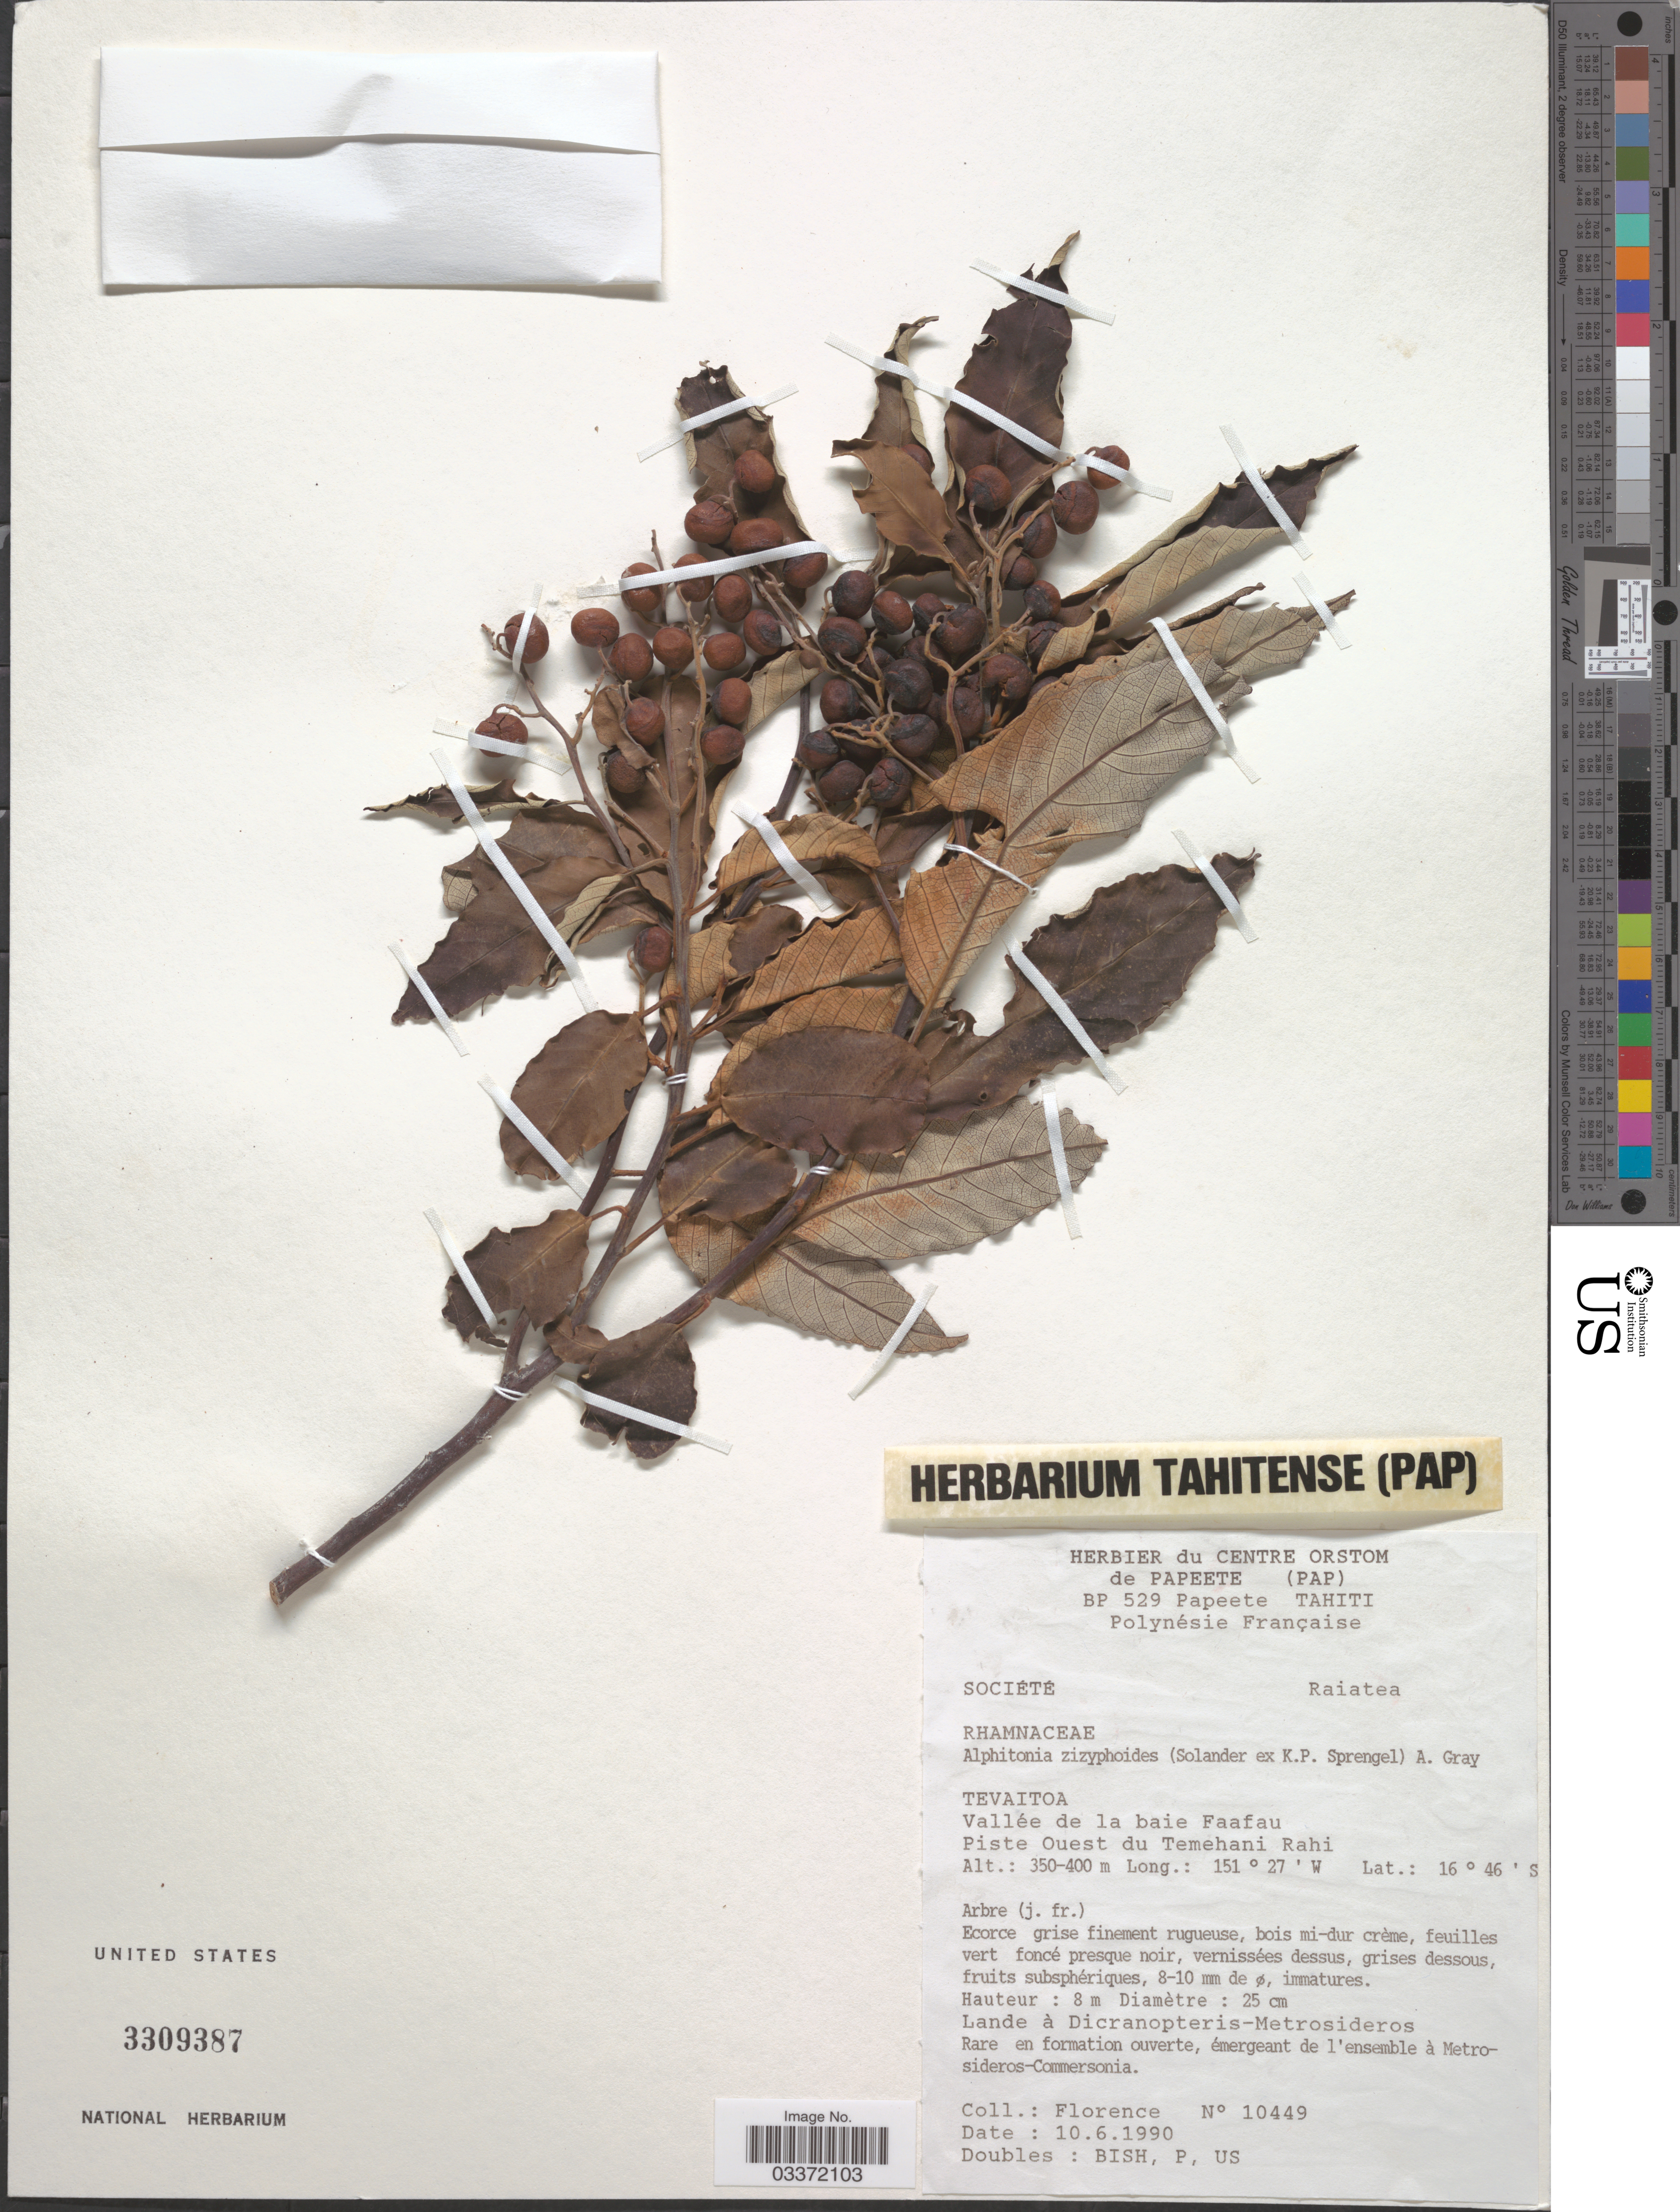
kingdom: Plantae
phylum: Tracheophyta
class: Magnoliopsida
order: Rosales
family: Rhamnaceae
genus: Alphitonia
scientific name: Alphitonia zizyphoides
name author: (Sol. ex Spreng.) A. Gray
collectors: -. Florence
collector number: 10449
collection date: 1990-06-10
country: French Polynesia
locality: Société, Raiatea, Tevaitoa, Vallée de la baie Faafau, Piste Ouest du Temehani Rahi.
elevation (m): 350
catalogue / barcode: US 3309387